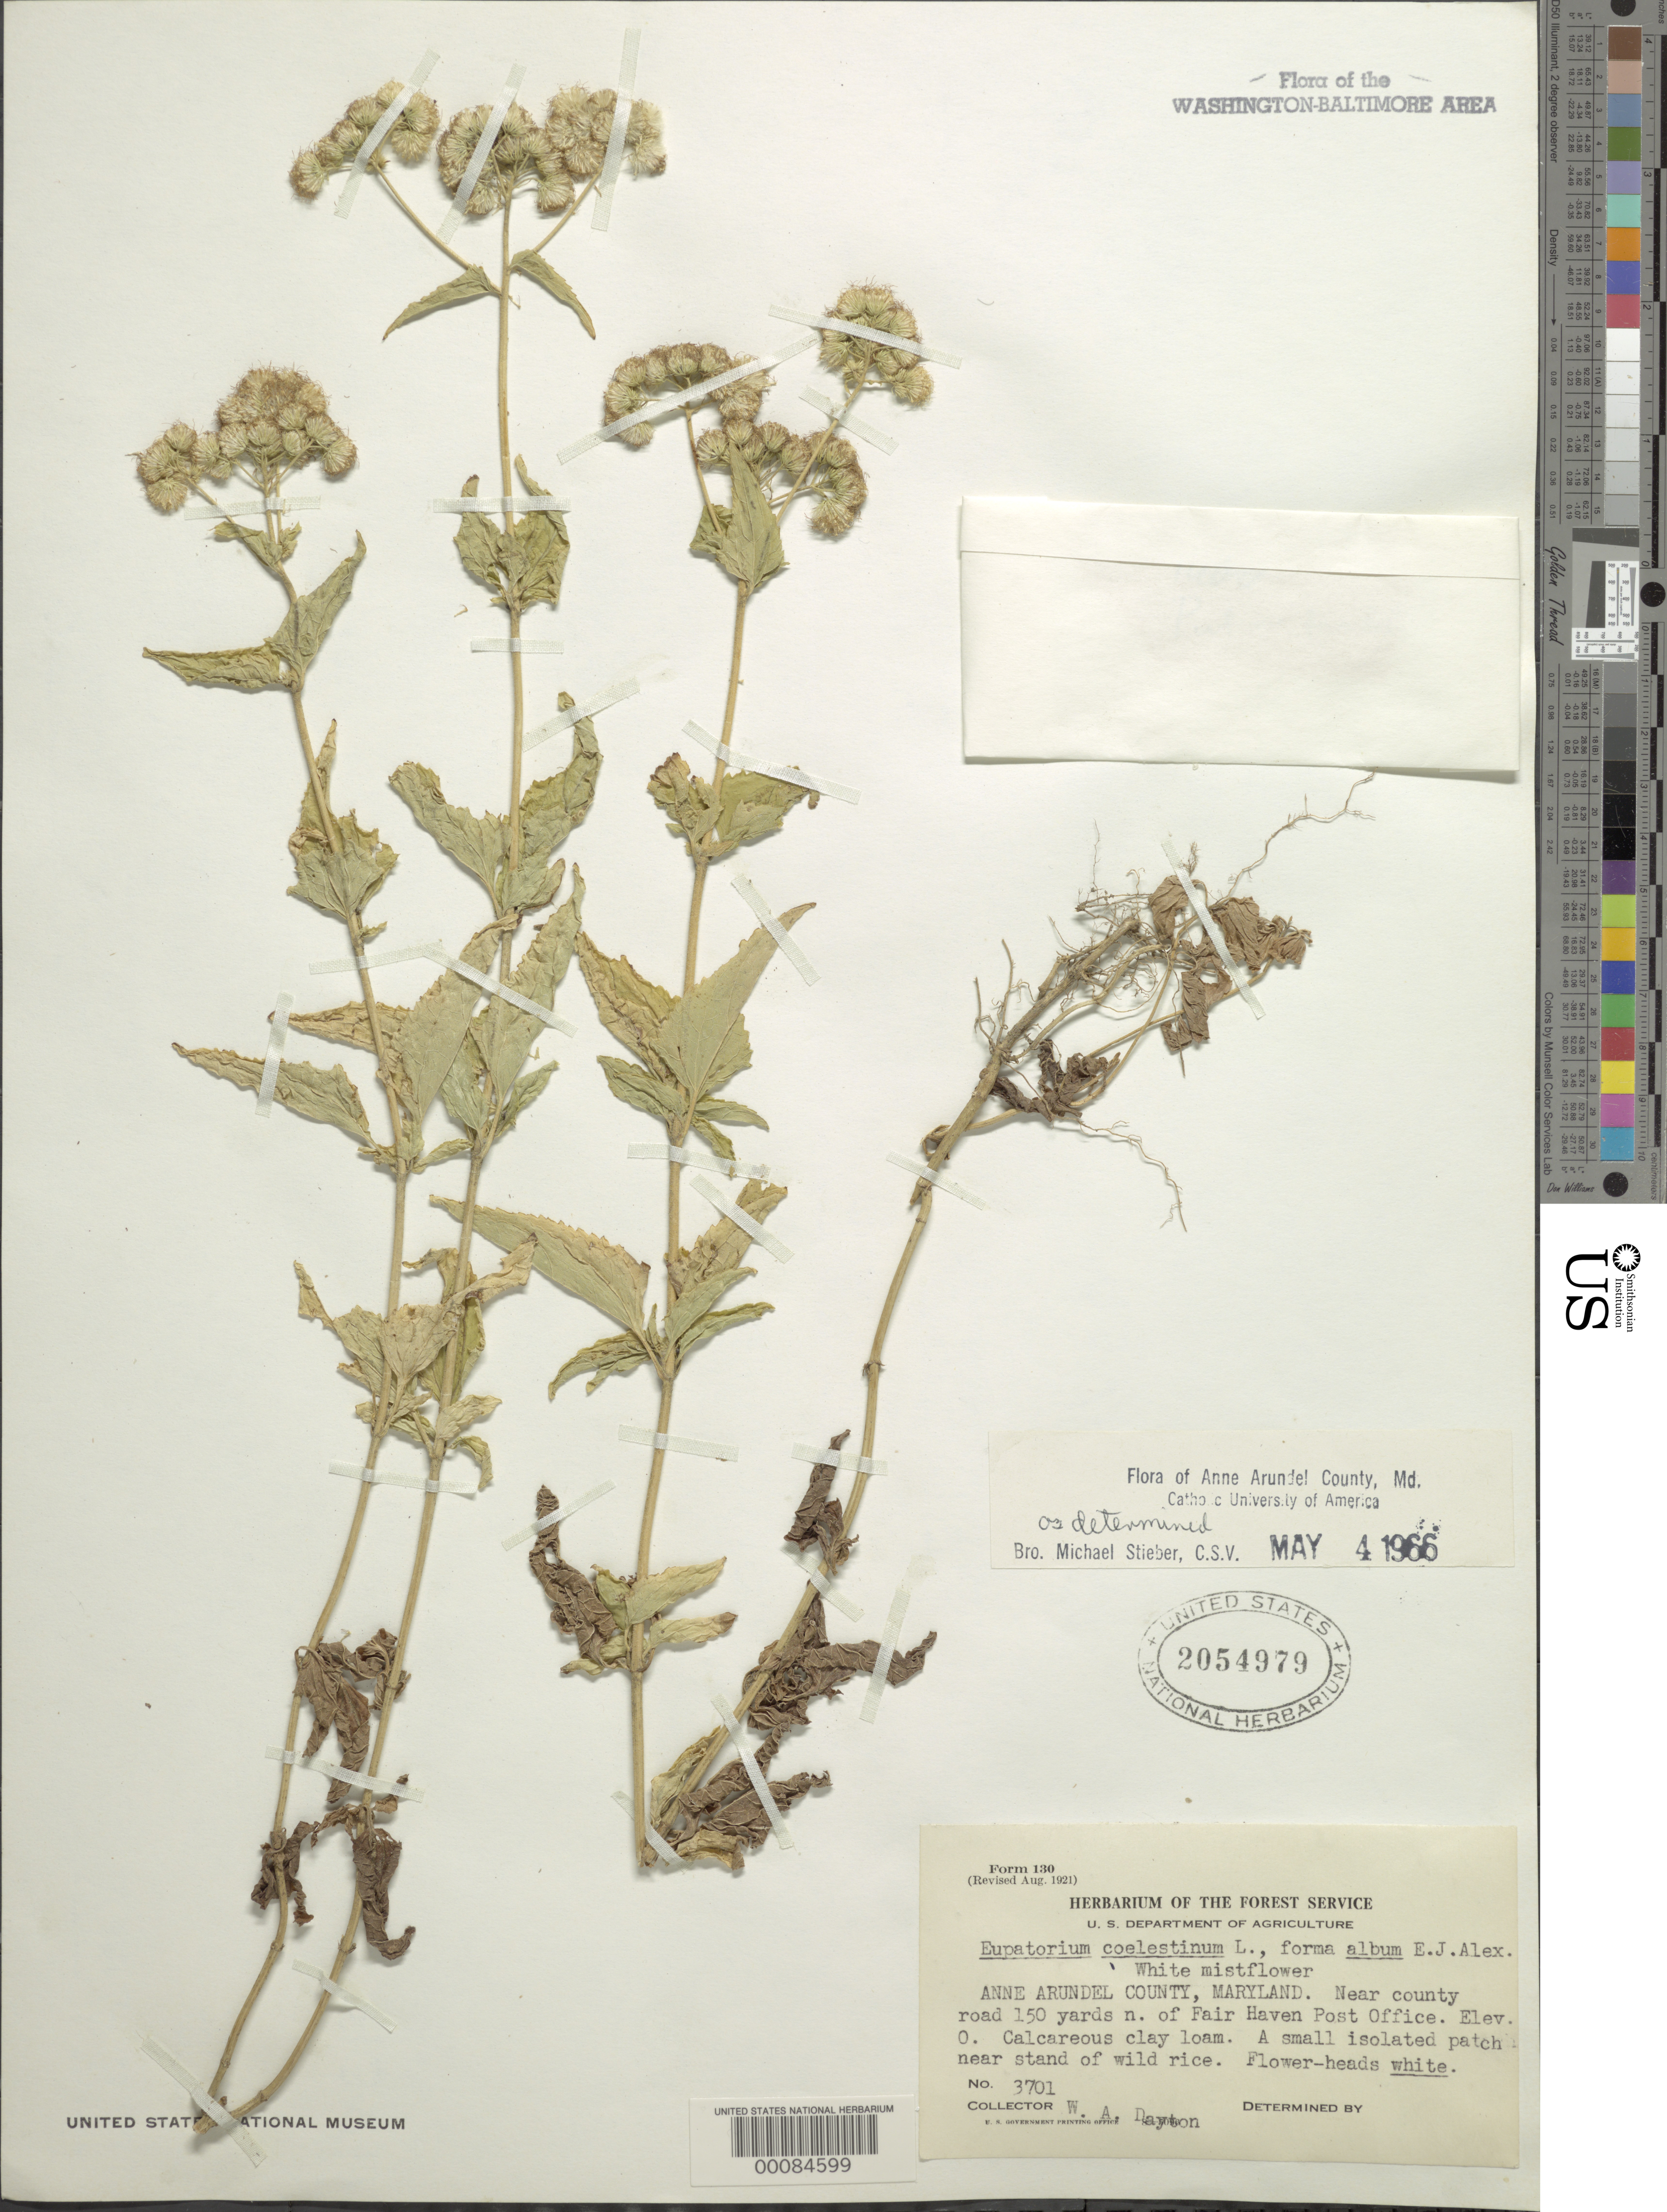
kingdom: Plantae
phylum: Tracheophyta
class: Magnoliopsida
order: Asterales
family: Asteraceae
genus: Conoclinium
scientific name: Conoclinium coelestinum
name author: (L.) DC.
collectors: W. Dayton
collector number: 3701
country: United States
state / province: Maryland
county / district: Anne Arundel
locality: North of Fair Haven Post Office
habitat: Calcareous clay loam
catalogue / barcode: US 2054979